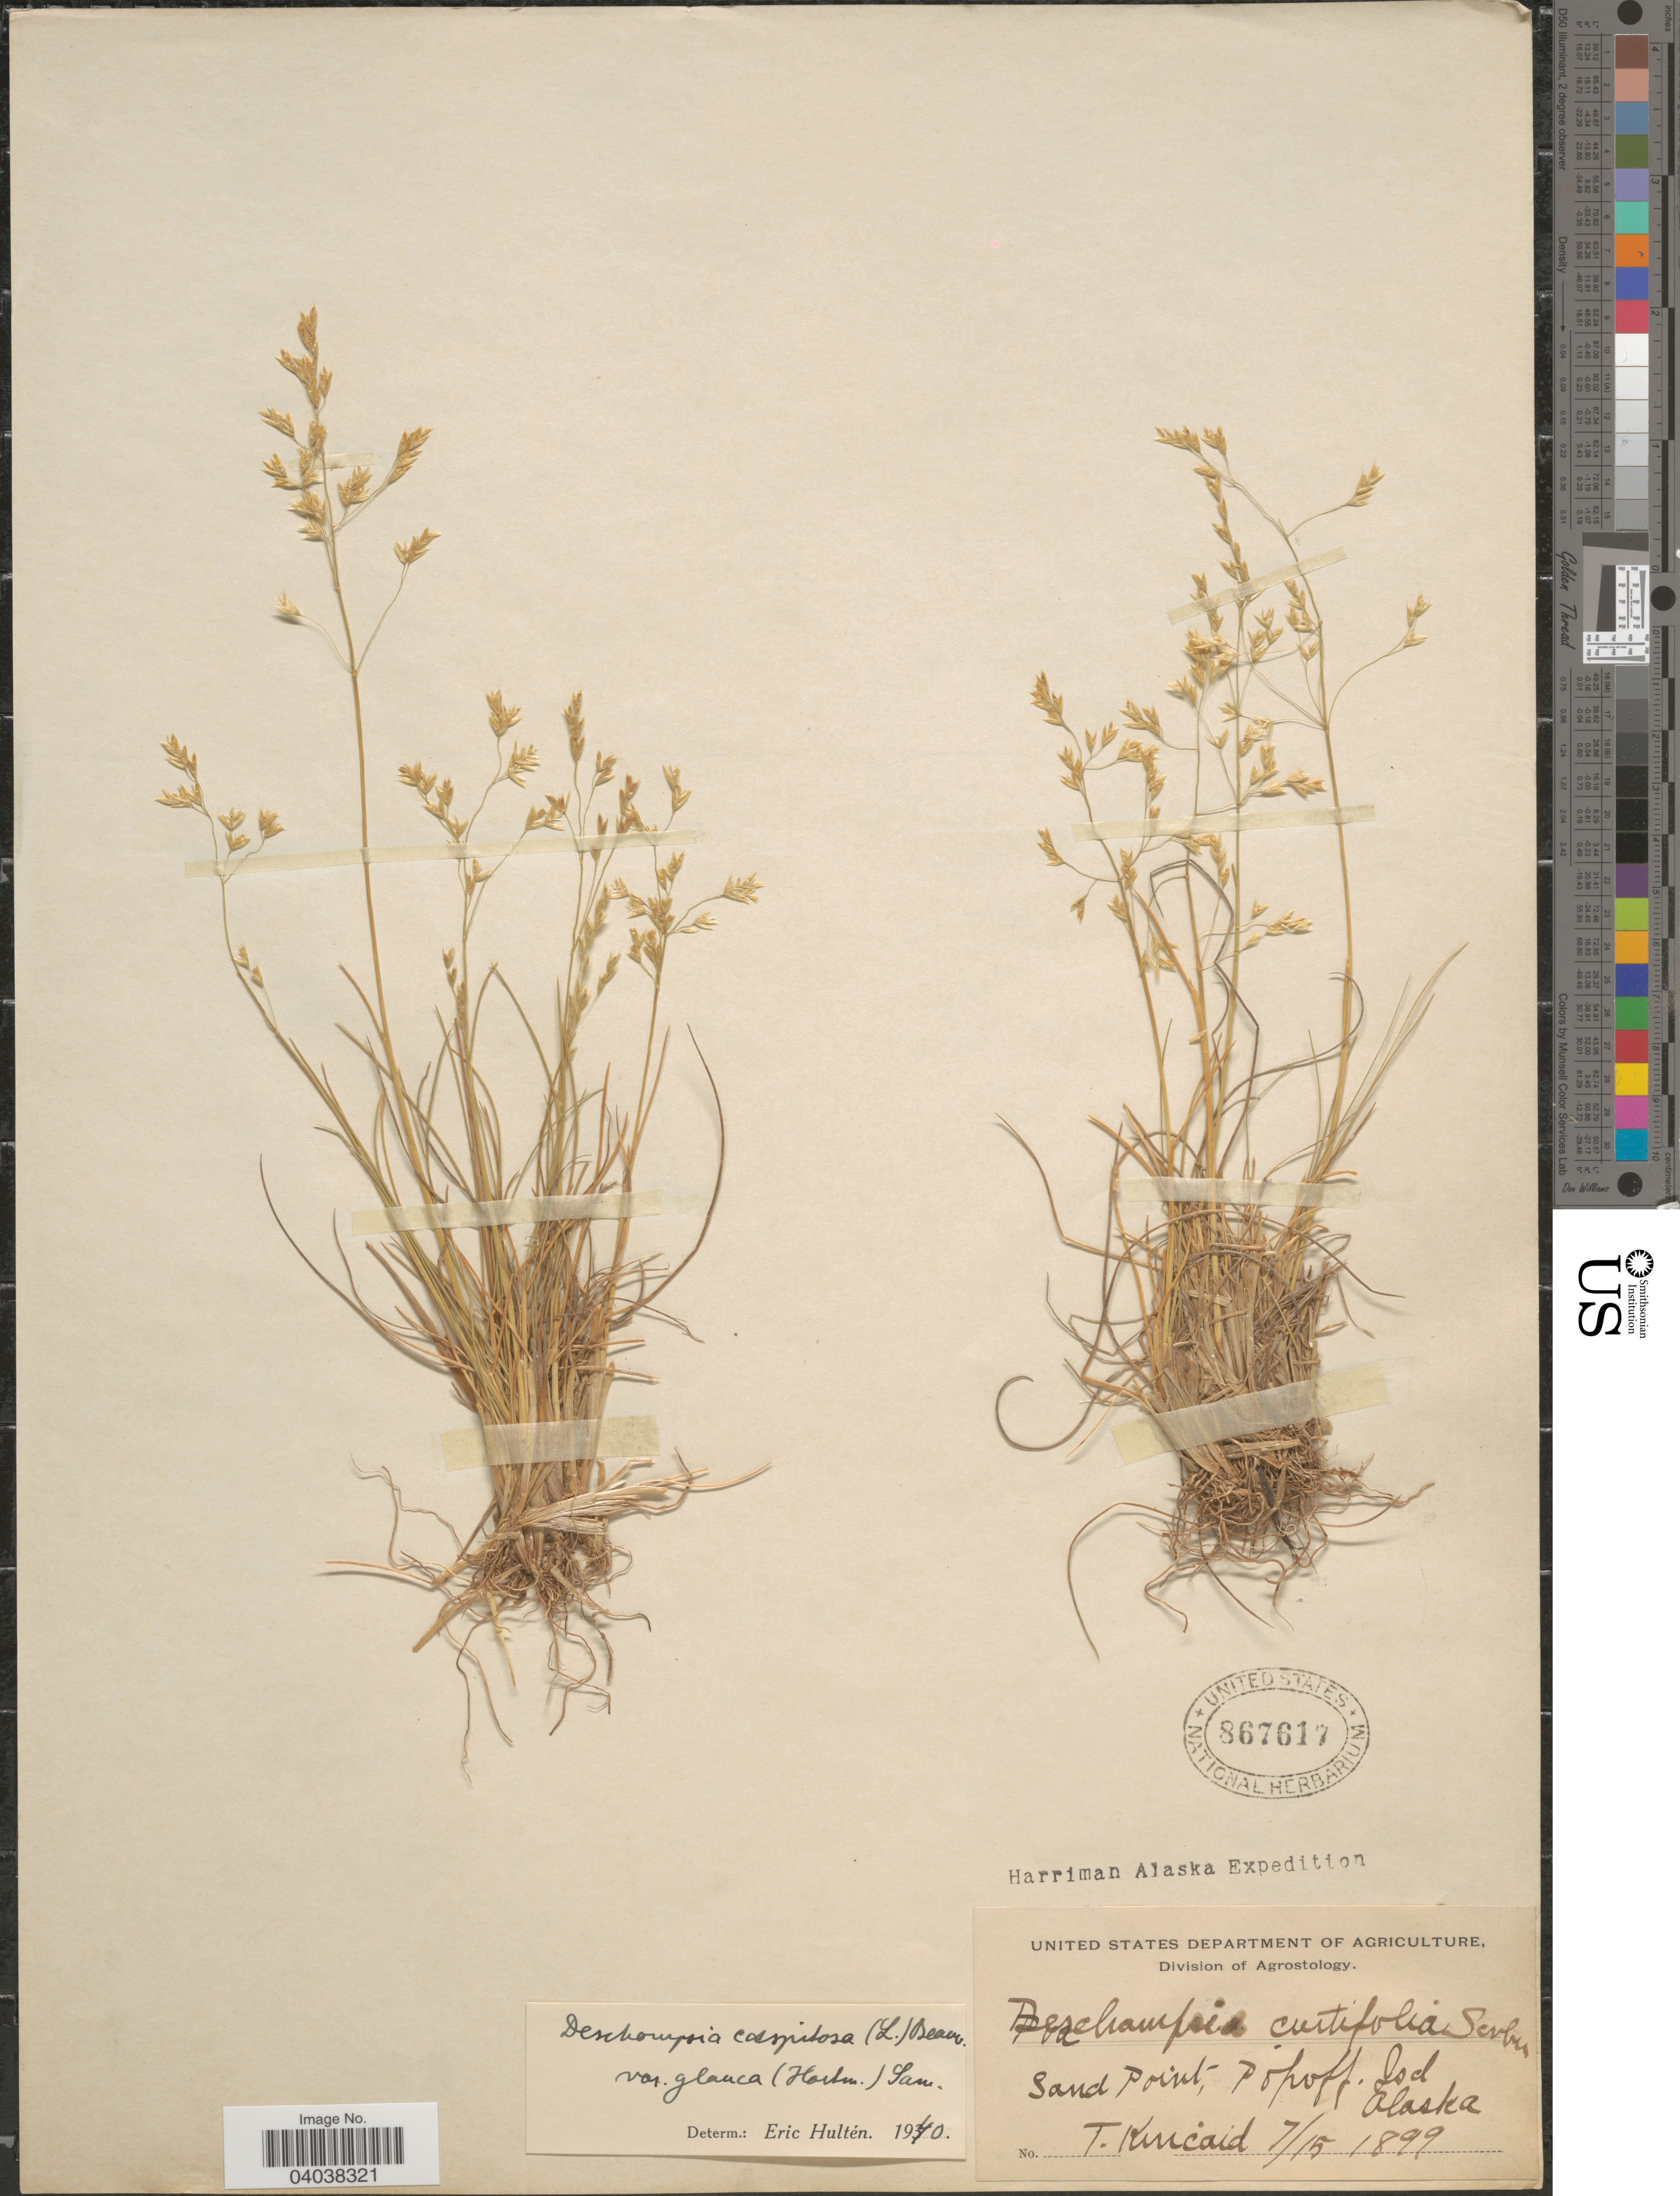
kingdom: Plantae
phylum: Tracheophyta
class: Liliopsida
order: Poales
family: Poaceae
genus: Deschampsia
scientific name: Deschampsia cespitosa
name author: (L.) P. Beauv.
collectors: T. C. Kincaid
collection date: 1899-07-15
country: United States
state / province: Alaska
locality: Sand Point, Popoff Isd.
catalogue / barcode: US 867617